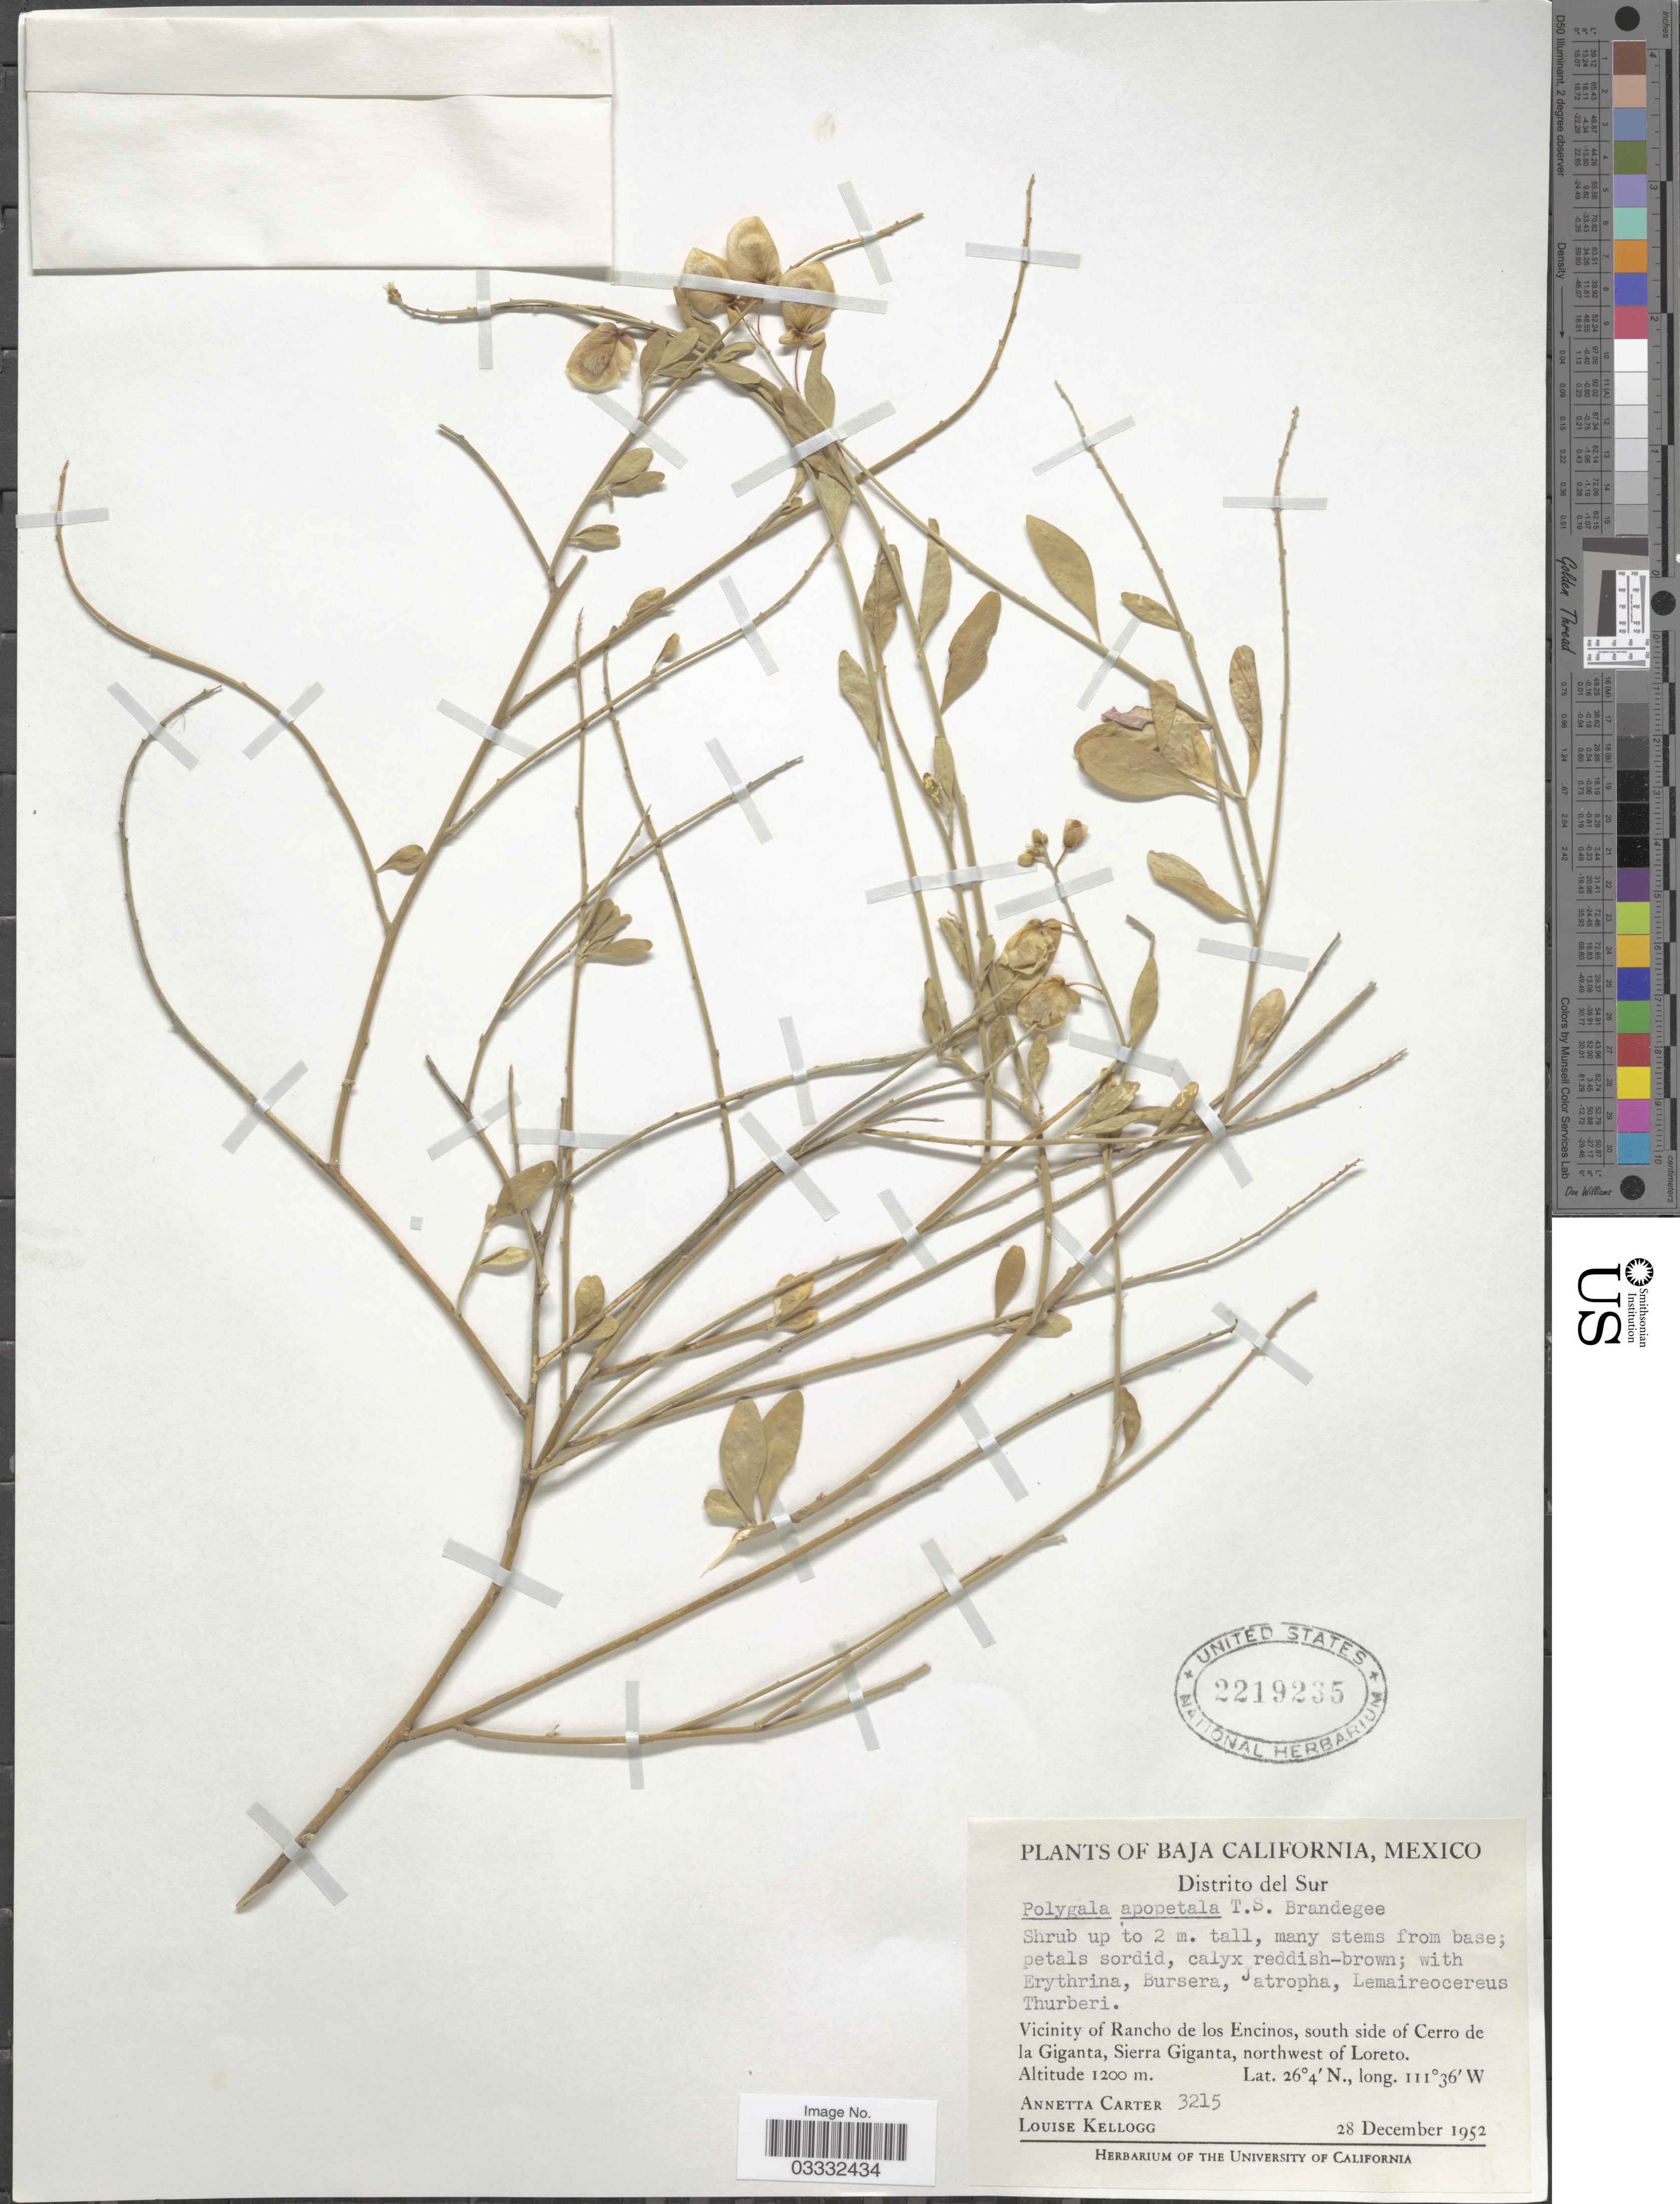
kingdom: Plantae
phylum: Tracheophyta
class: Magnoliopsida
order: Fabales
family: Polygalaceae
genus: Asemeia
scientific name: Asemeia apopetala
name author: (K. Brandegee) J.F.B. Pastore & J.R. Abbott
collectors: A. Carter & L. Kellog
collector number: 3215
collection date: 1952-12-28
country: Mexico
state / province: Baja California Sur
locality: Distrito del Sur. Vicinity of Rancho de los Encinos, south side of Cerro de la Giganta, Sierra Giganta, northwest of Loreto.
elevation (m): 1200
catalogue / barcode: US 2219235